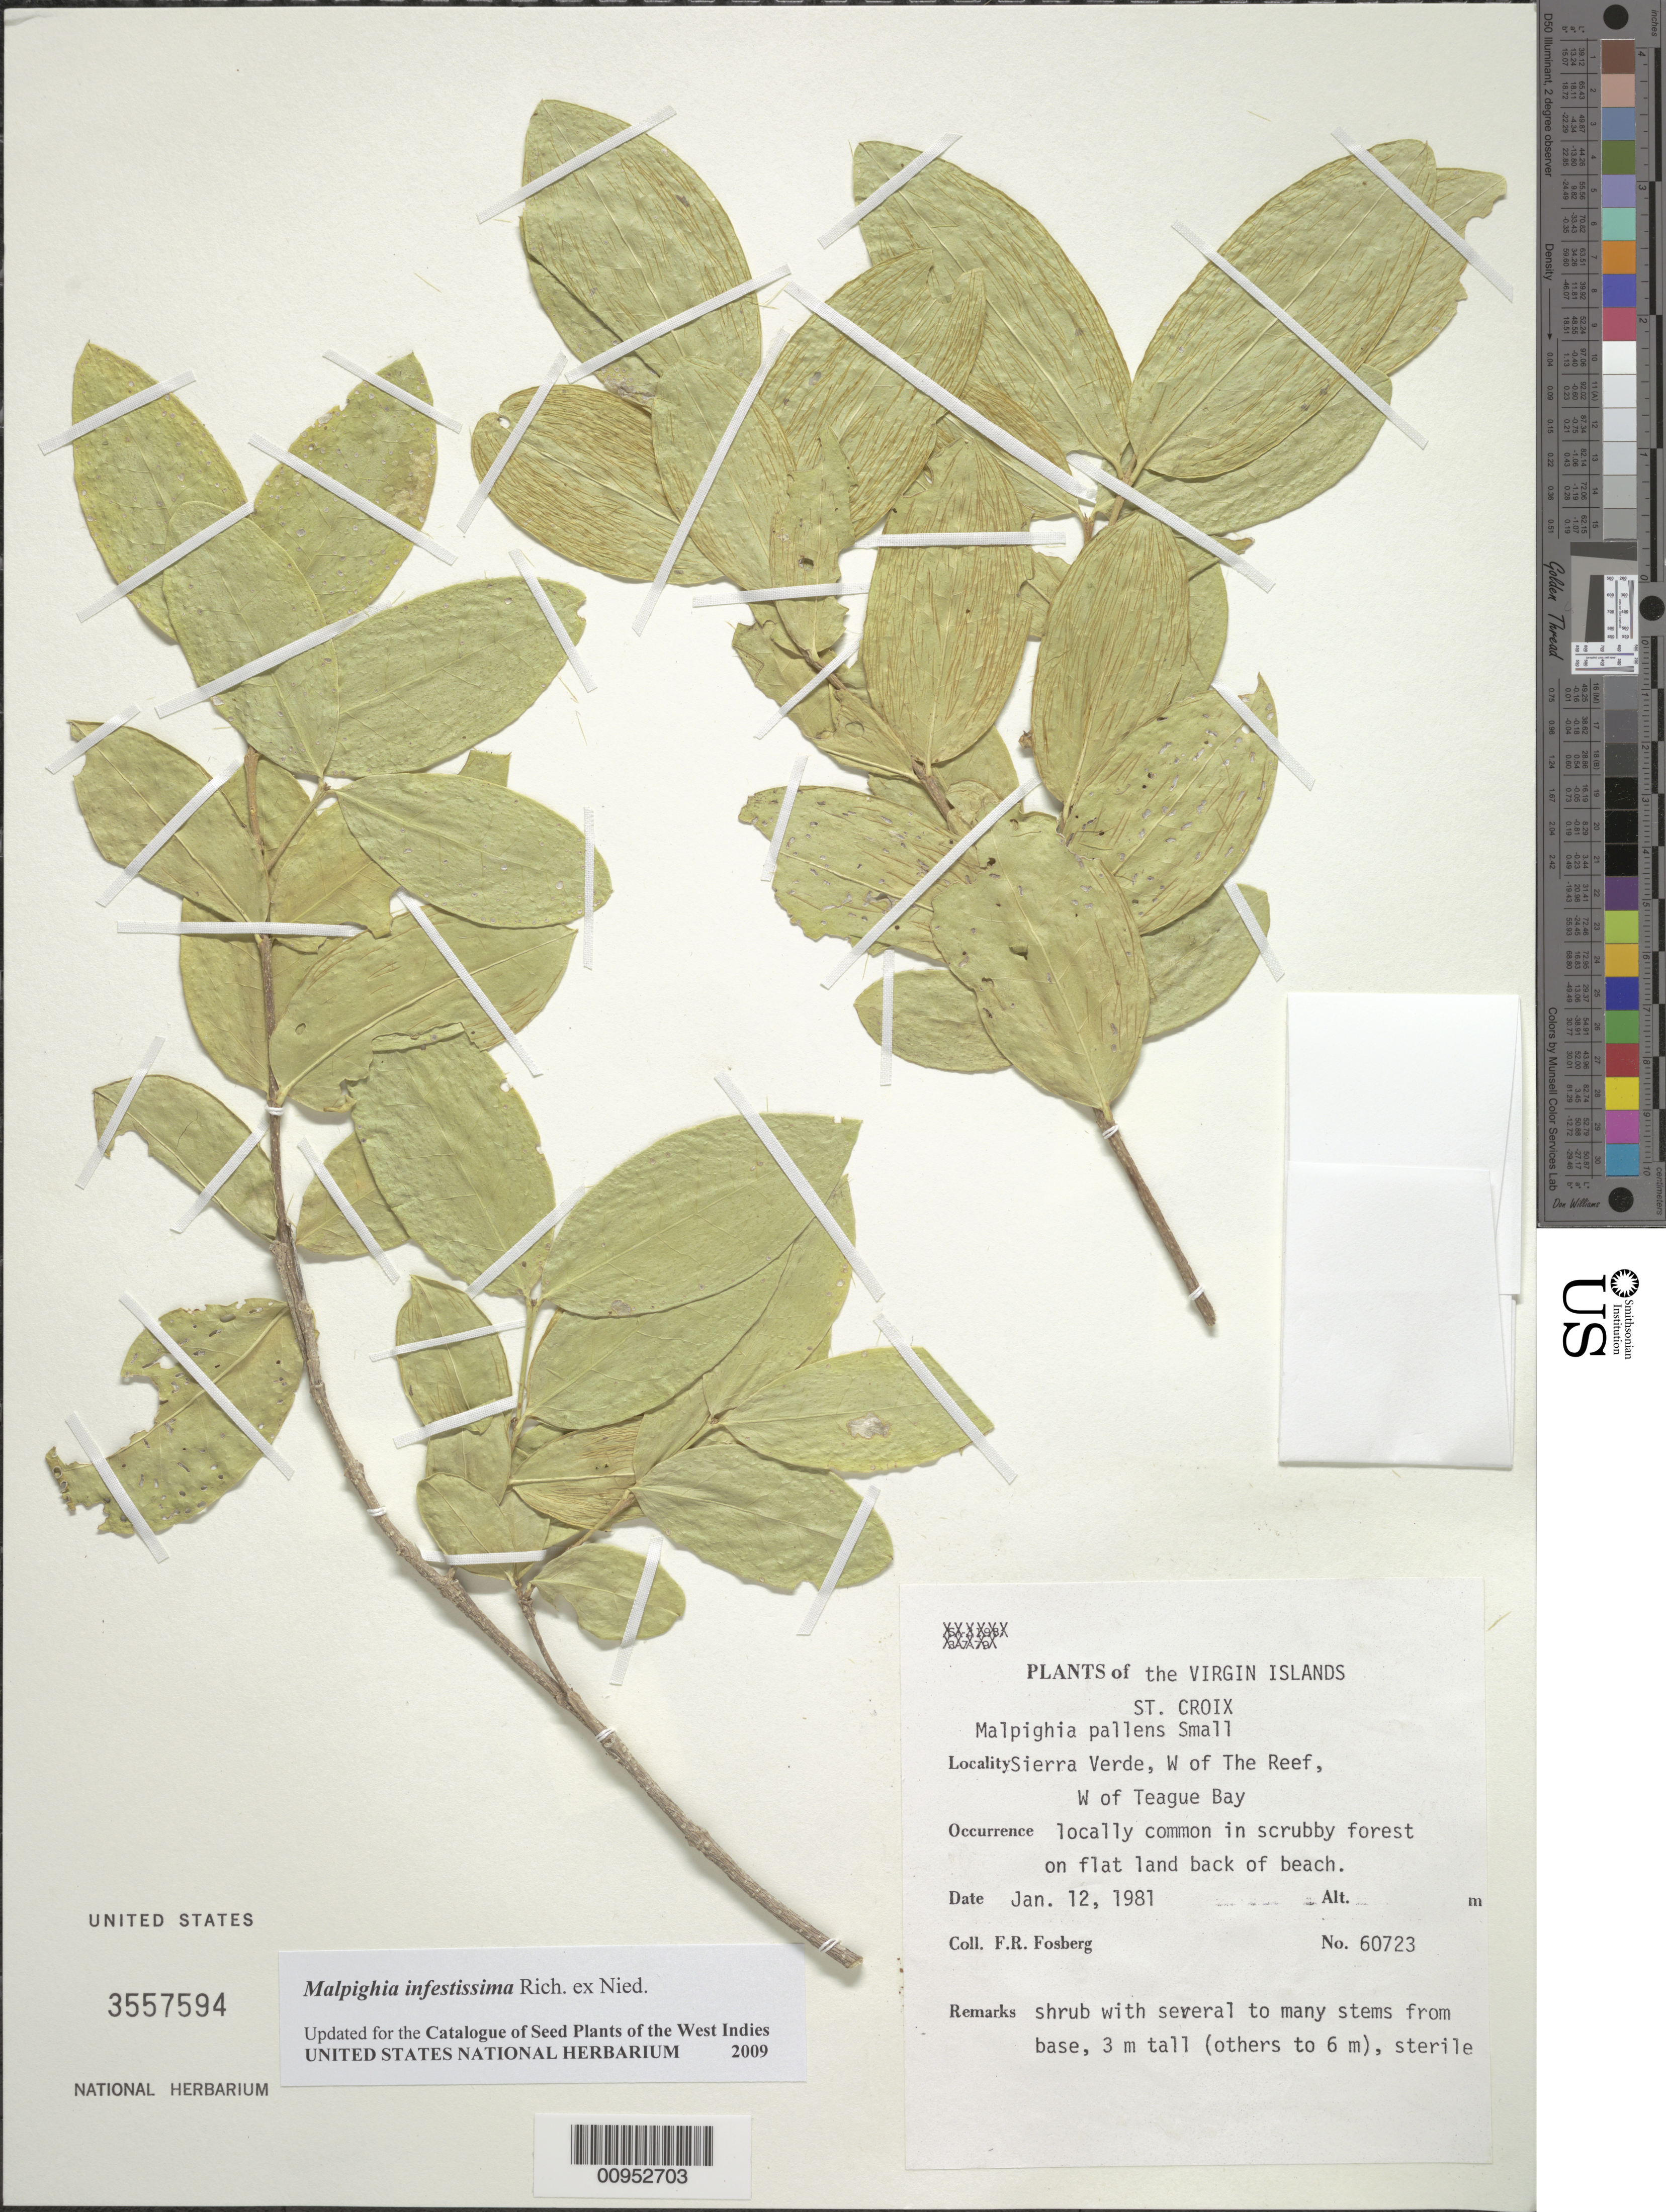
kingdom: Plantae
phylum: Tracheophyta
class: Magnoliopsida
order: Malpighiales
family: Malpighiaceae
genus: Malpighia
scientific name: Malpighia infestissima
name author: Rich. ex Nied.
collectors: F. R. Fosberg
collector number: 60723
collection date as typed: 12 Jan 1981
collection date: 1981-01-12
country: U.S. Virgin Islands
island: St. Croix I.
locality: Sierra Verde, W of The Reef, W of Teague Bay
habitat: Locally common in scrubby forest on flat land back of beach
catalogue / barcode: US 3557594